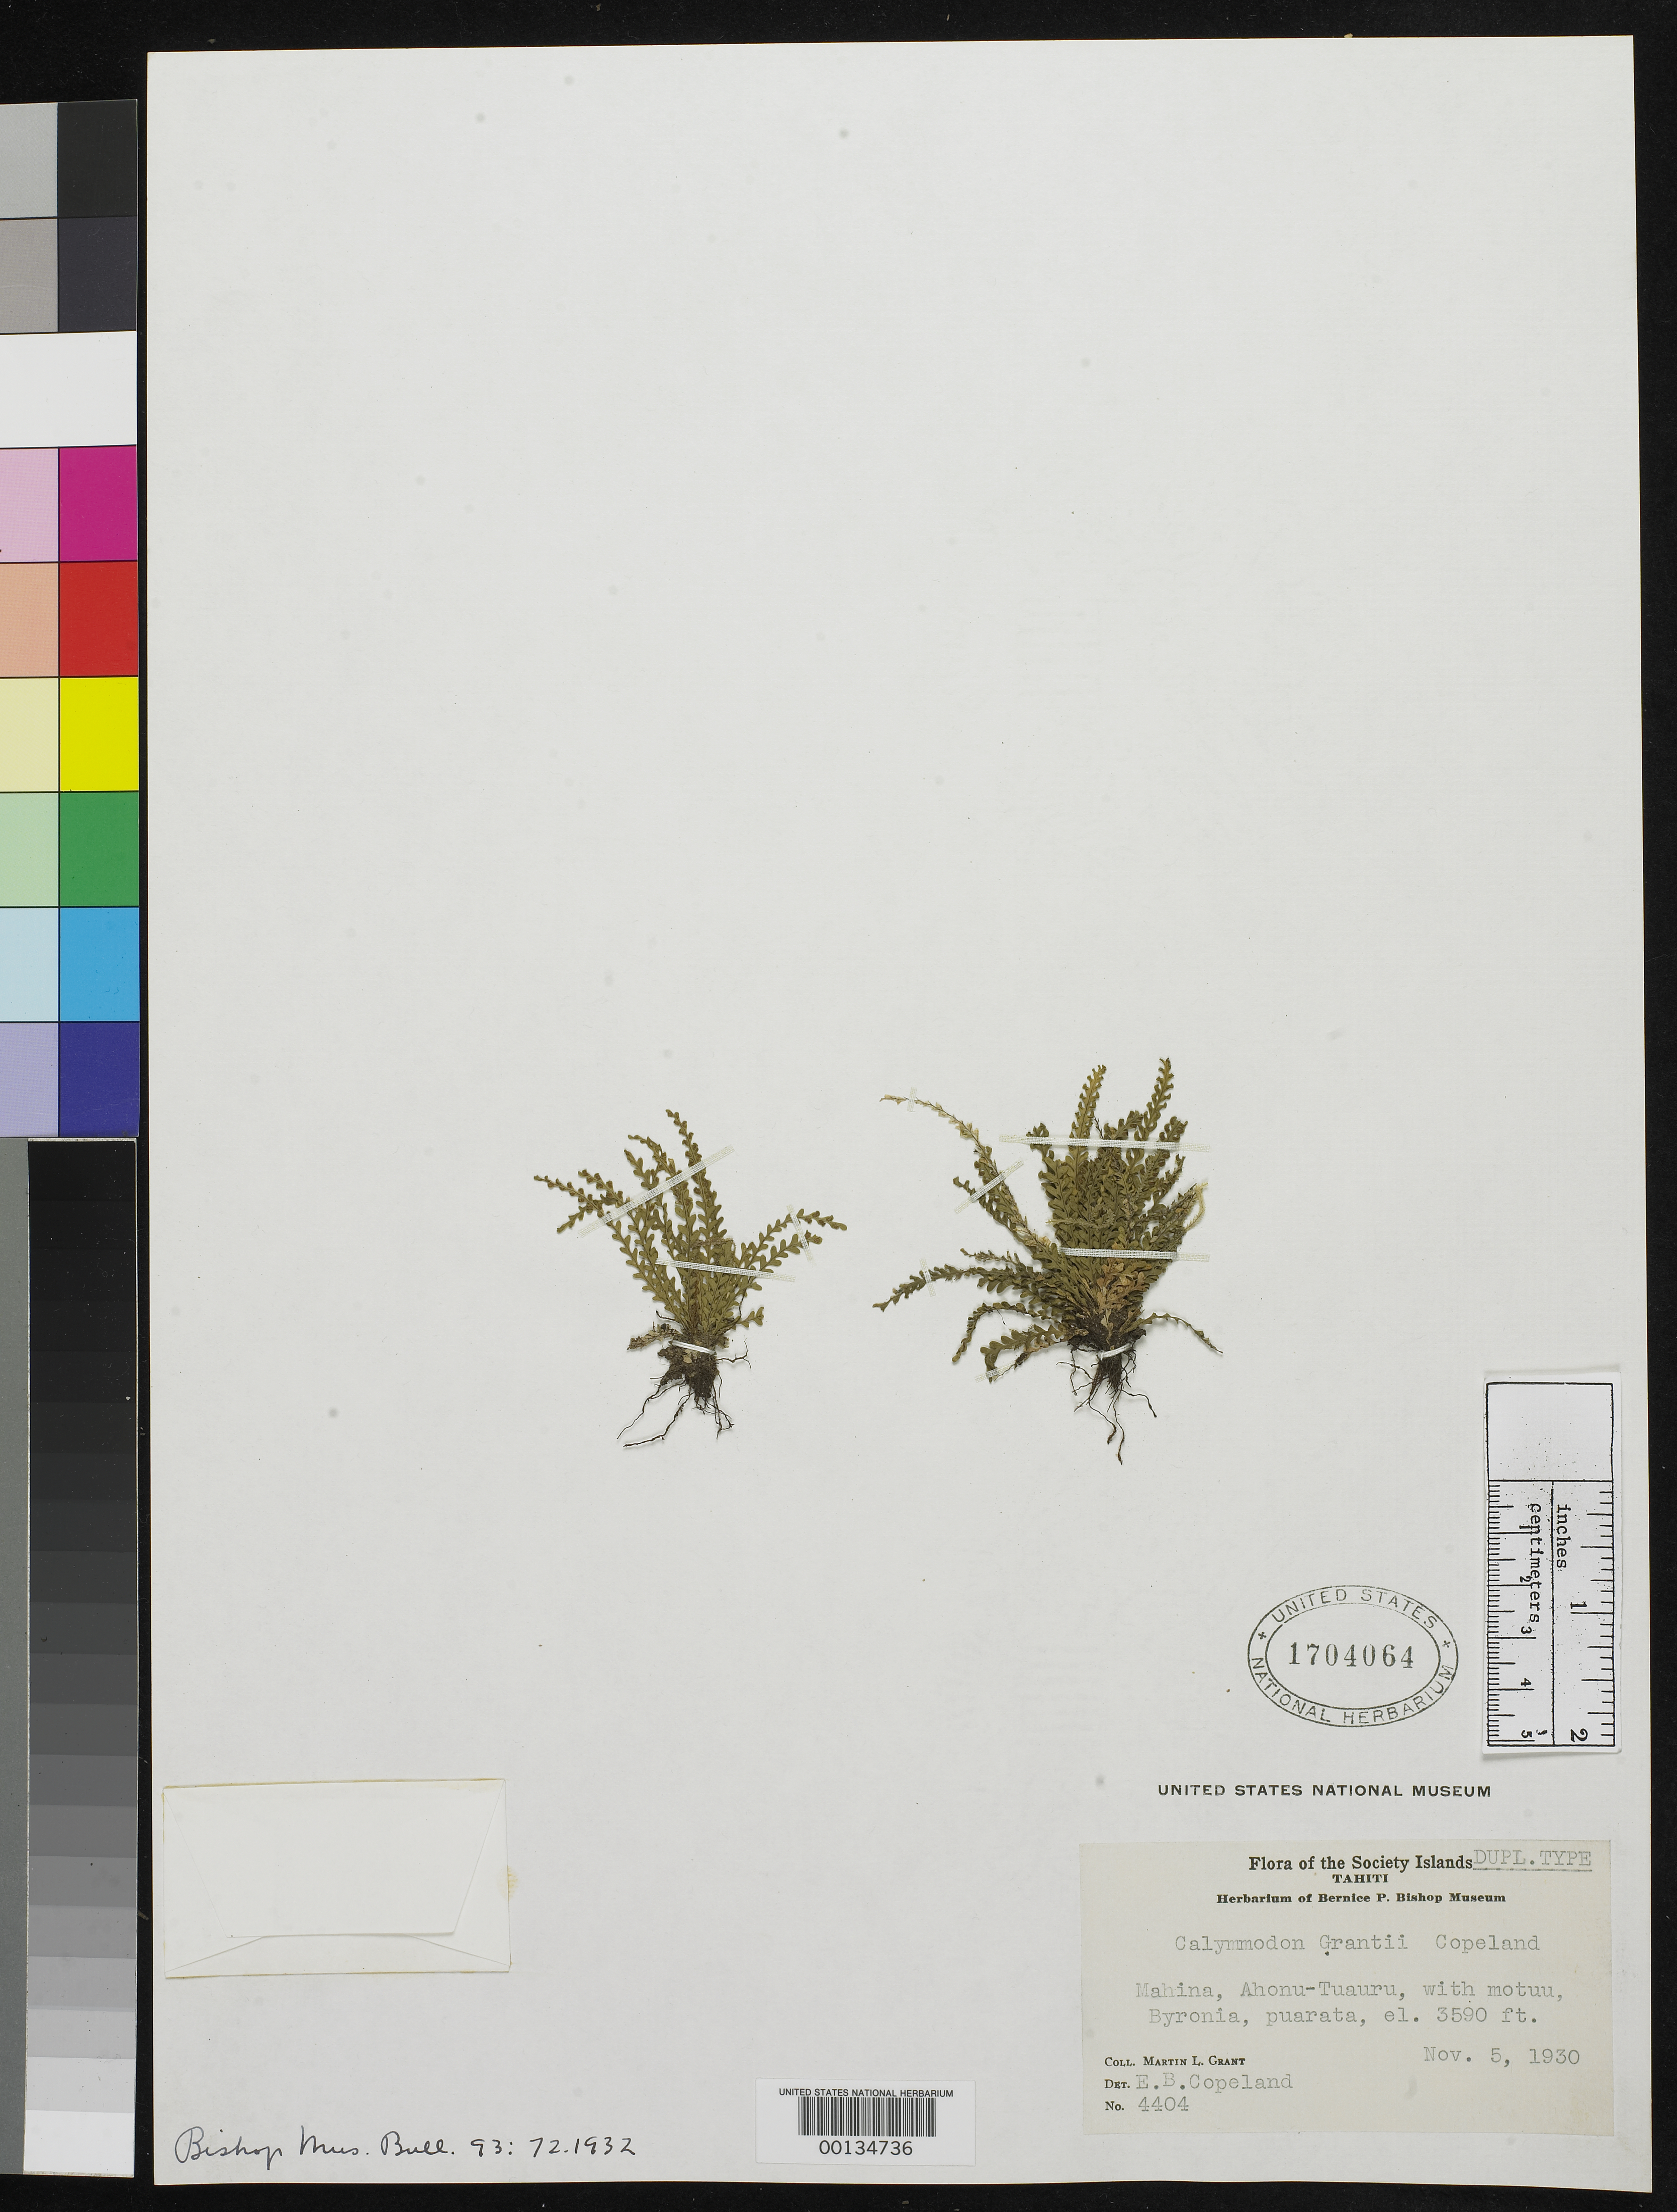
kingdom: Plantae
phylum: Tracheophyta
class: Polypodiopsida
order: Polypodiales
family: Polypodiaceae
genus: Calymmodon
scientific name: Calymmodon grantii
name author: Copel.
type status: Type Collection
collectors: M. L. Grant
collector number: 4404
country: French Polynesia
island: Tahiti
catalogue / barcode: US 1704064